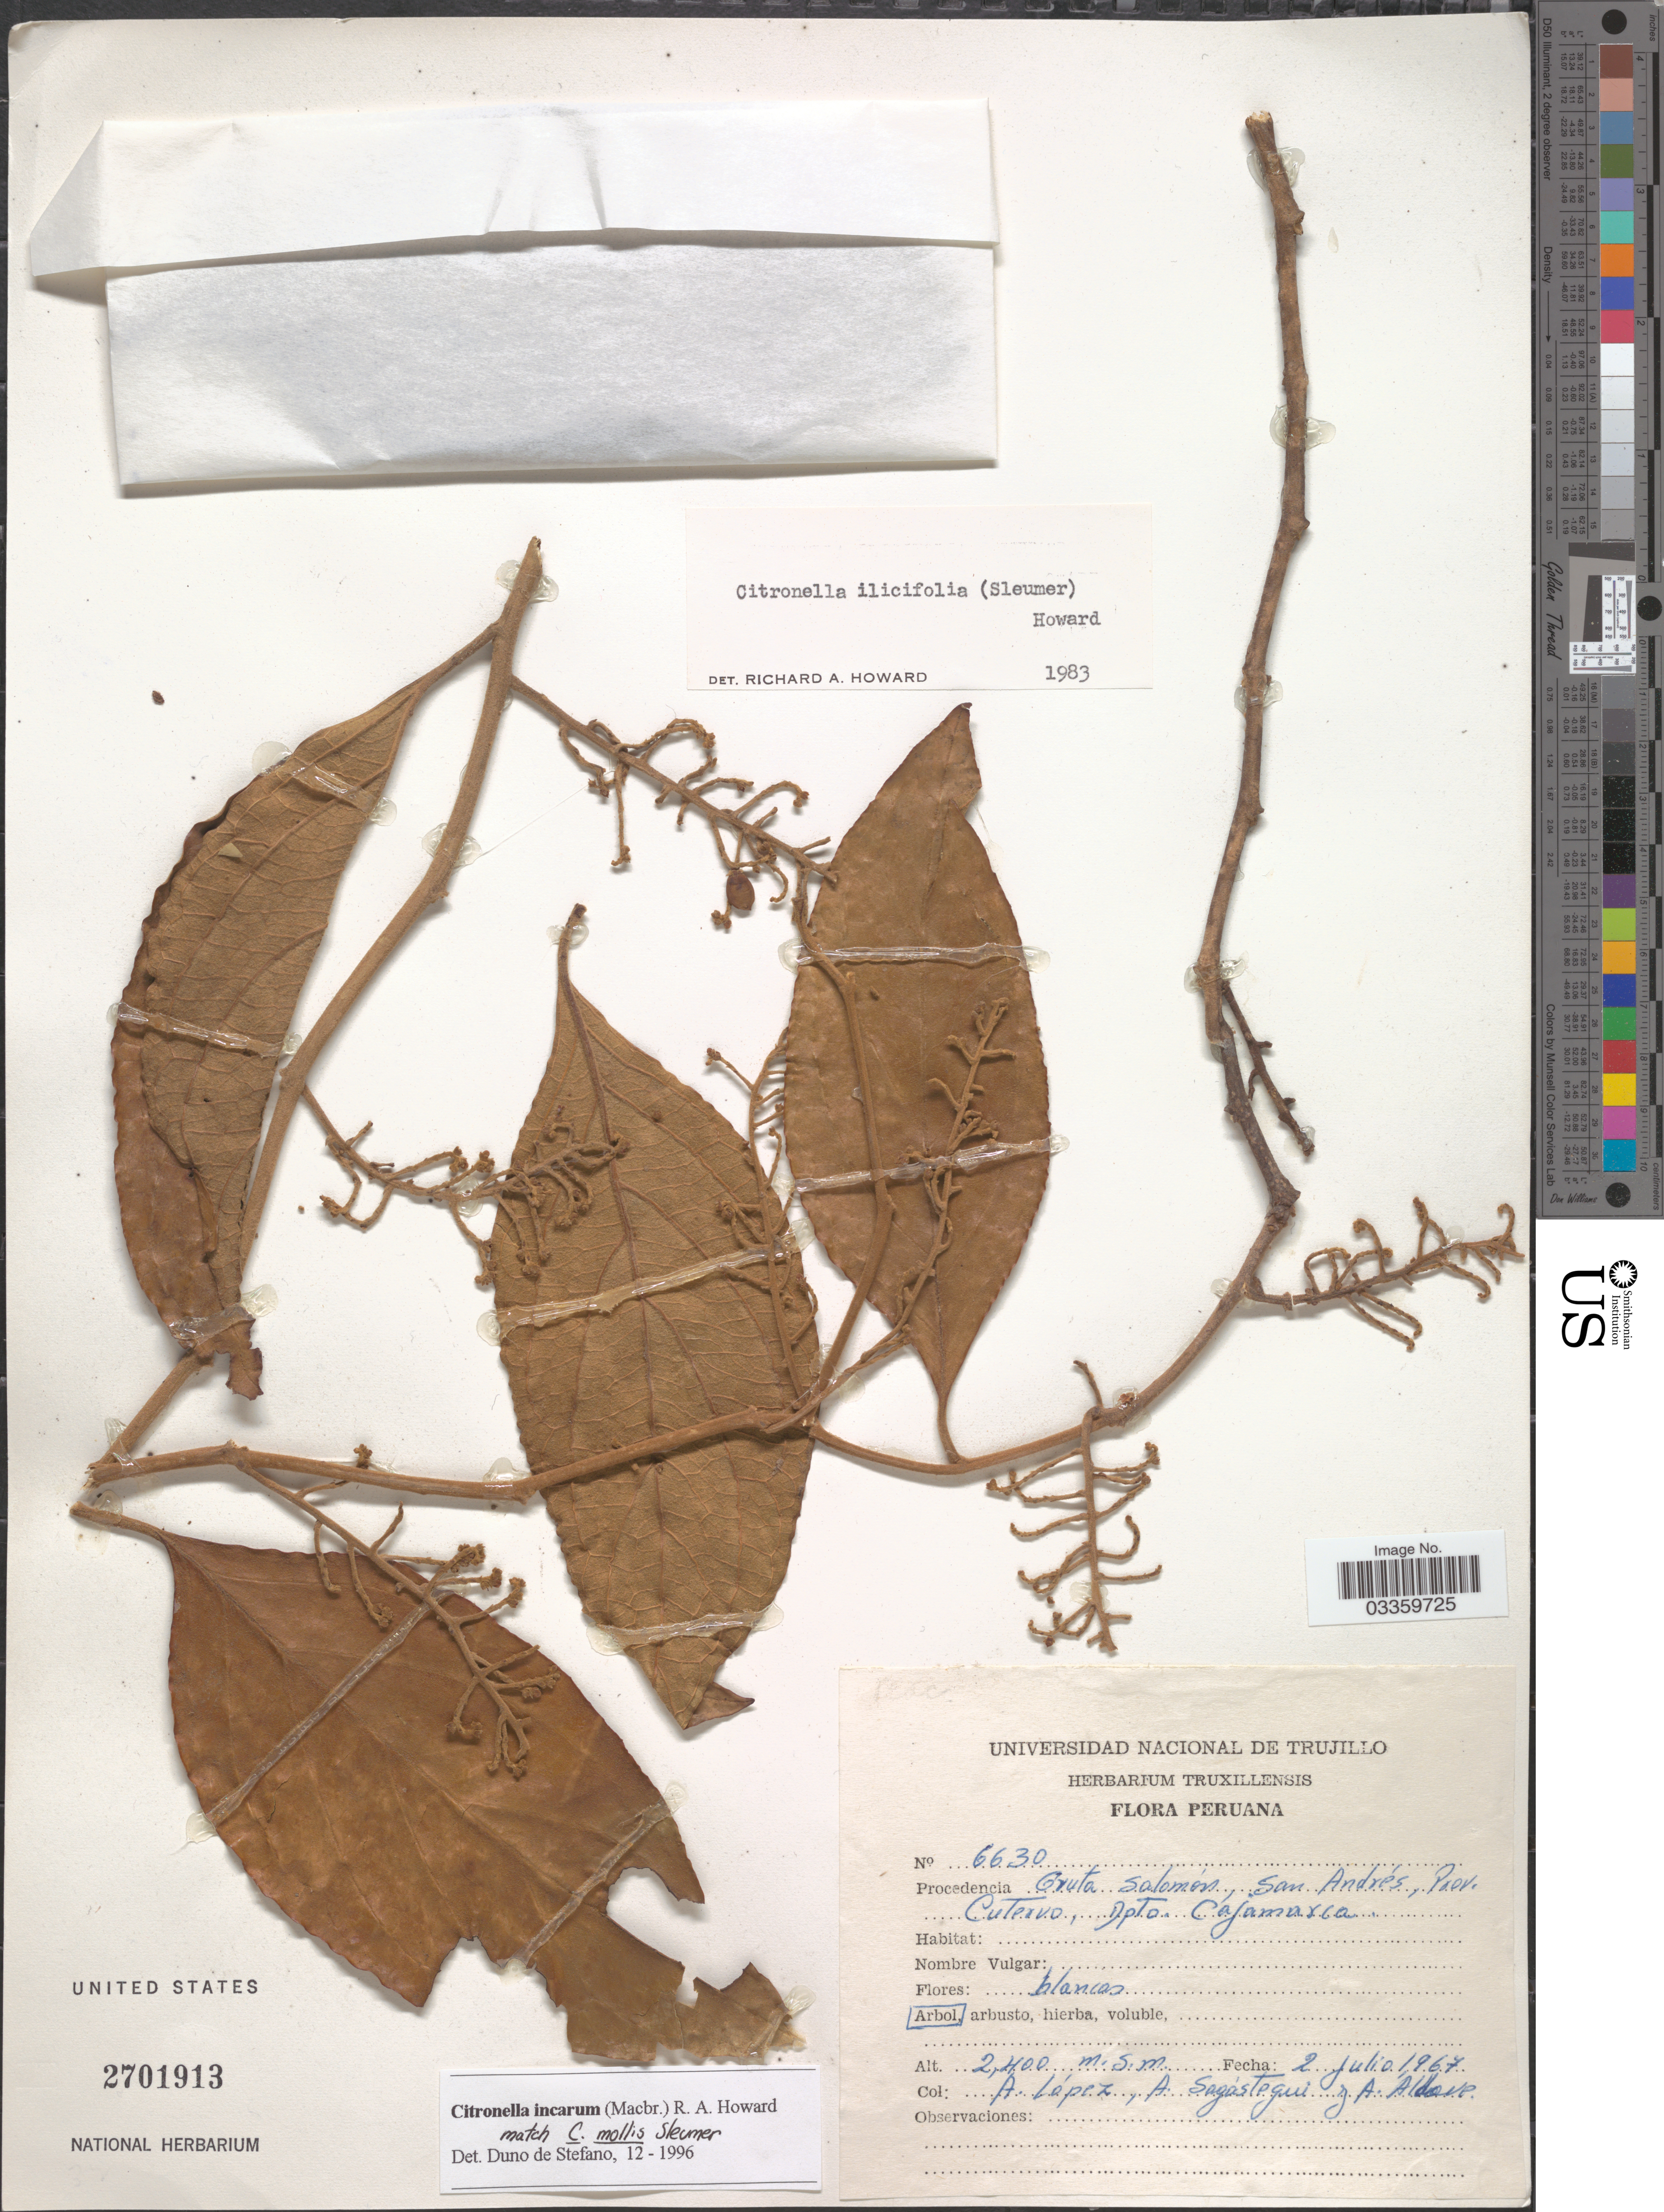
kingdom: Plantae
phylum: Tracheophyta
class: Magnoliopsida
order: Cardiopteridales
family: Cardiopteridaceae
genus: Citronella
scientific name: Citronella incarum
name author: (J.F. Macbr.) R.A. Howard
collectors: A. López, A. Sagastegui & A. Aldoue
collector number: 6630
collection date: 1967-07-02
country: Peru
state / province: Cajamarca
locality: Procedencia Gruta Salomón, San Andrés, Prov. Cutervo, Dpto. Cajamarca.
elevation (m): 2400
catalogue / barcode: US 2701913